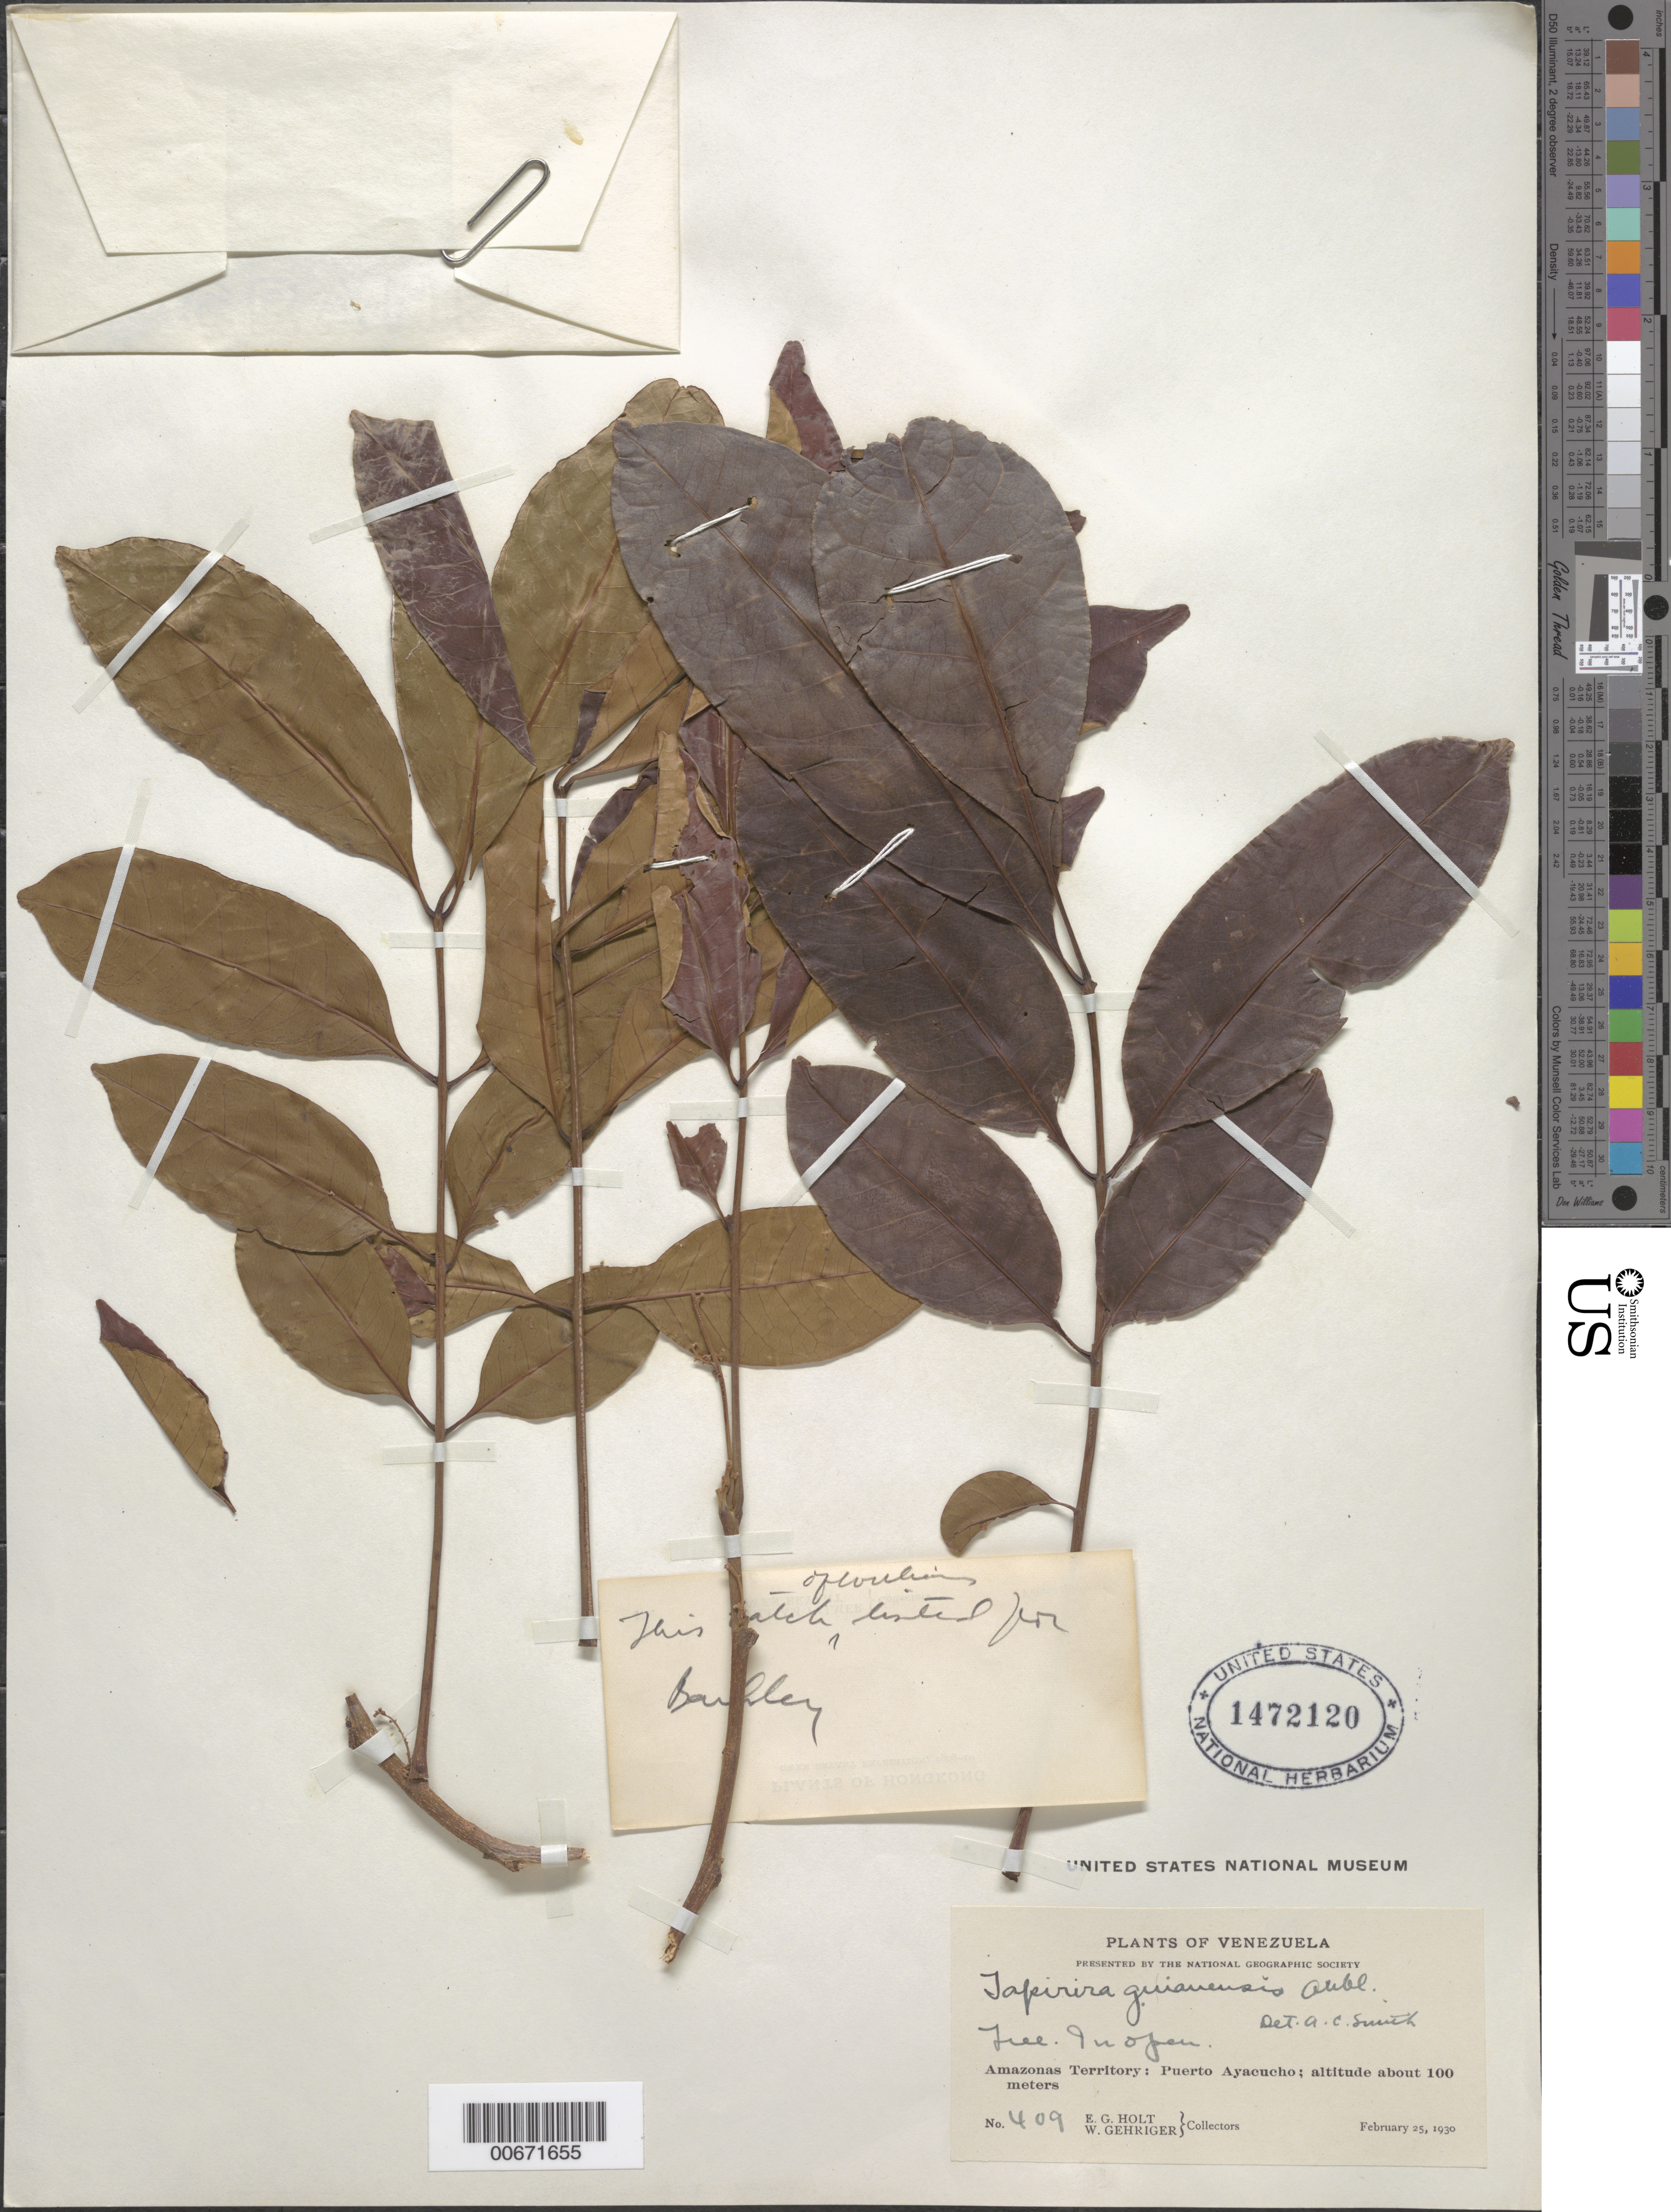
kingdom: Plantae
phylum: Tracheophyta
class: Magnoliopsida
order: Sapindales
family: Anacardiaceae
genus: Tapirira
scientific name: Tapirira guianensis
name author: Aubl.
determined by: Smith, A. C.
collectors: E. Holt & W. Gehriger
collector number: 409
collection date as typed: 25-Feb-30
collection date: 1930-02-25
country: Venezuela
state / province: Amazonas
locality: Puerto Ayacucho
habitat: In clearing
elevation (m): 100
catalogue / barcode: US 1472120